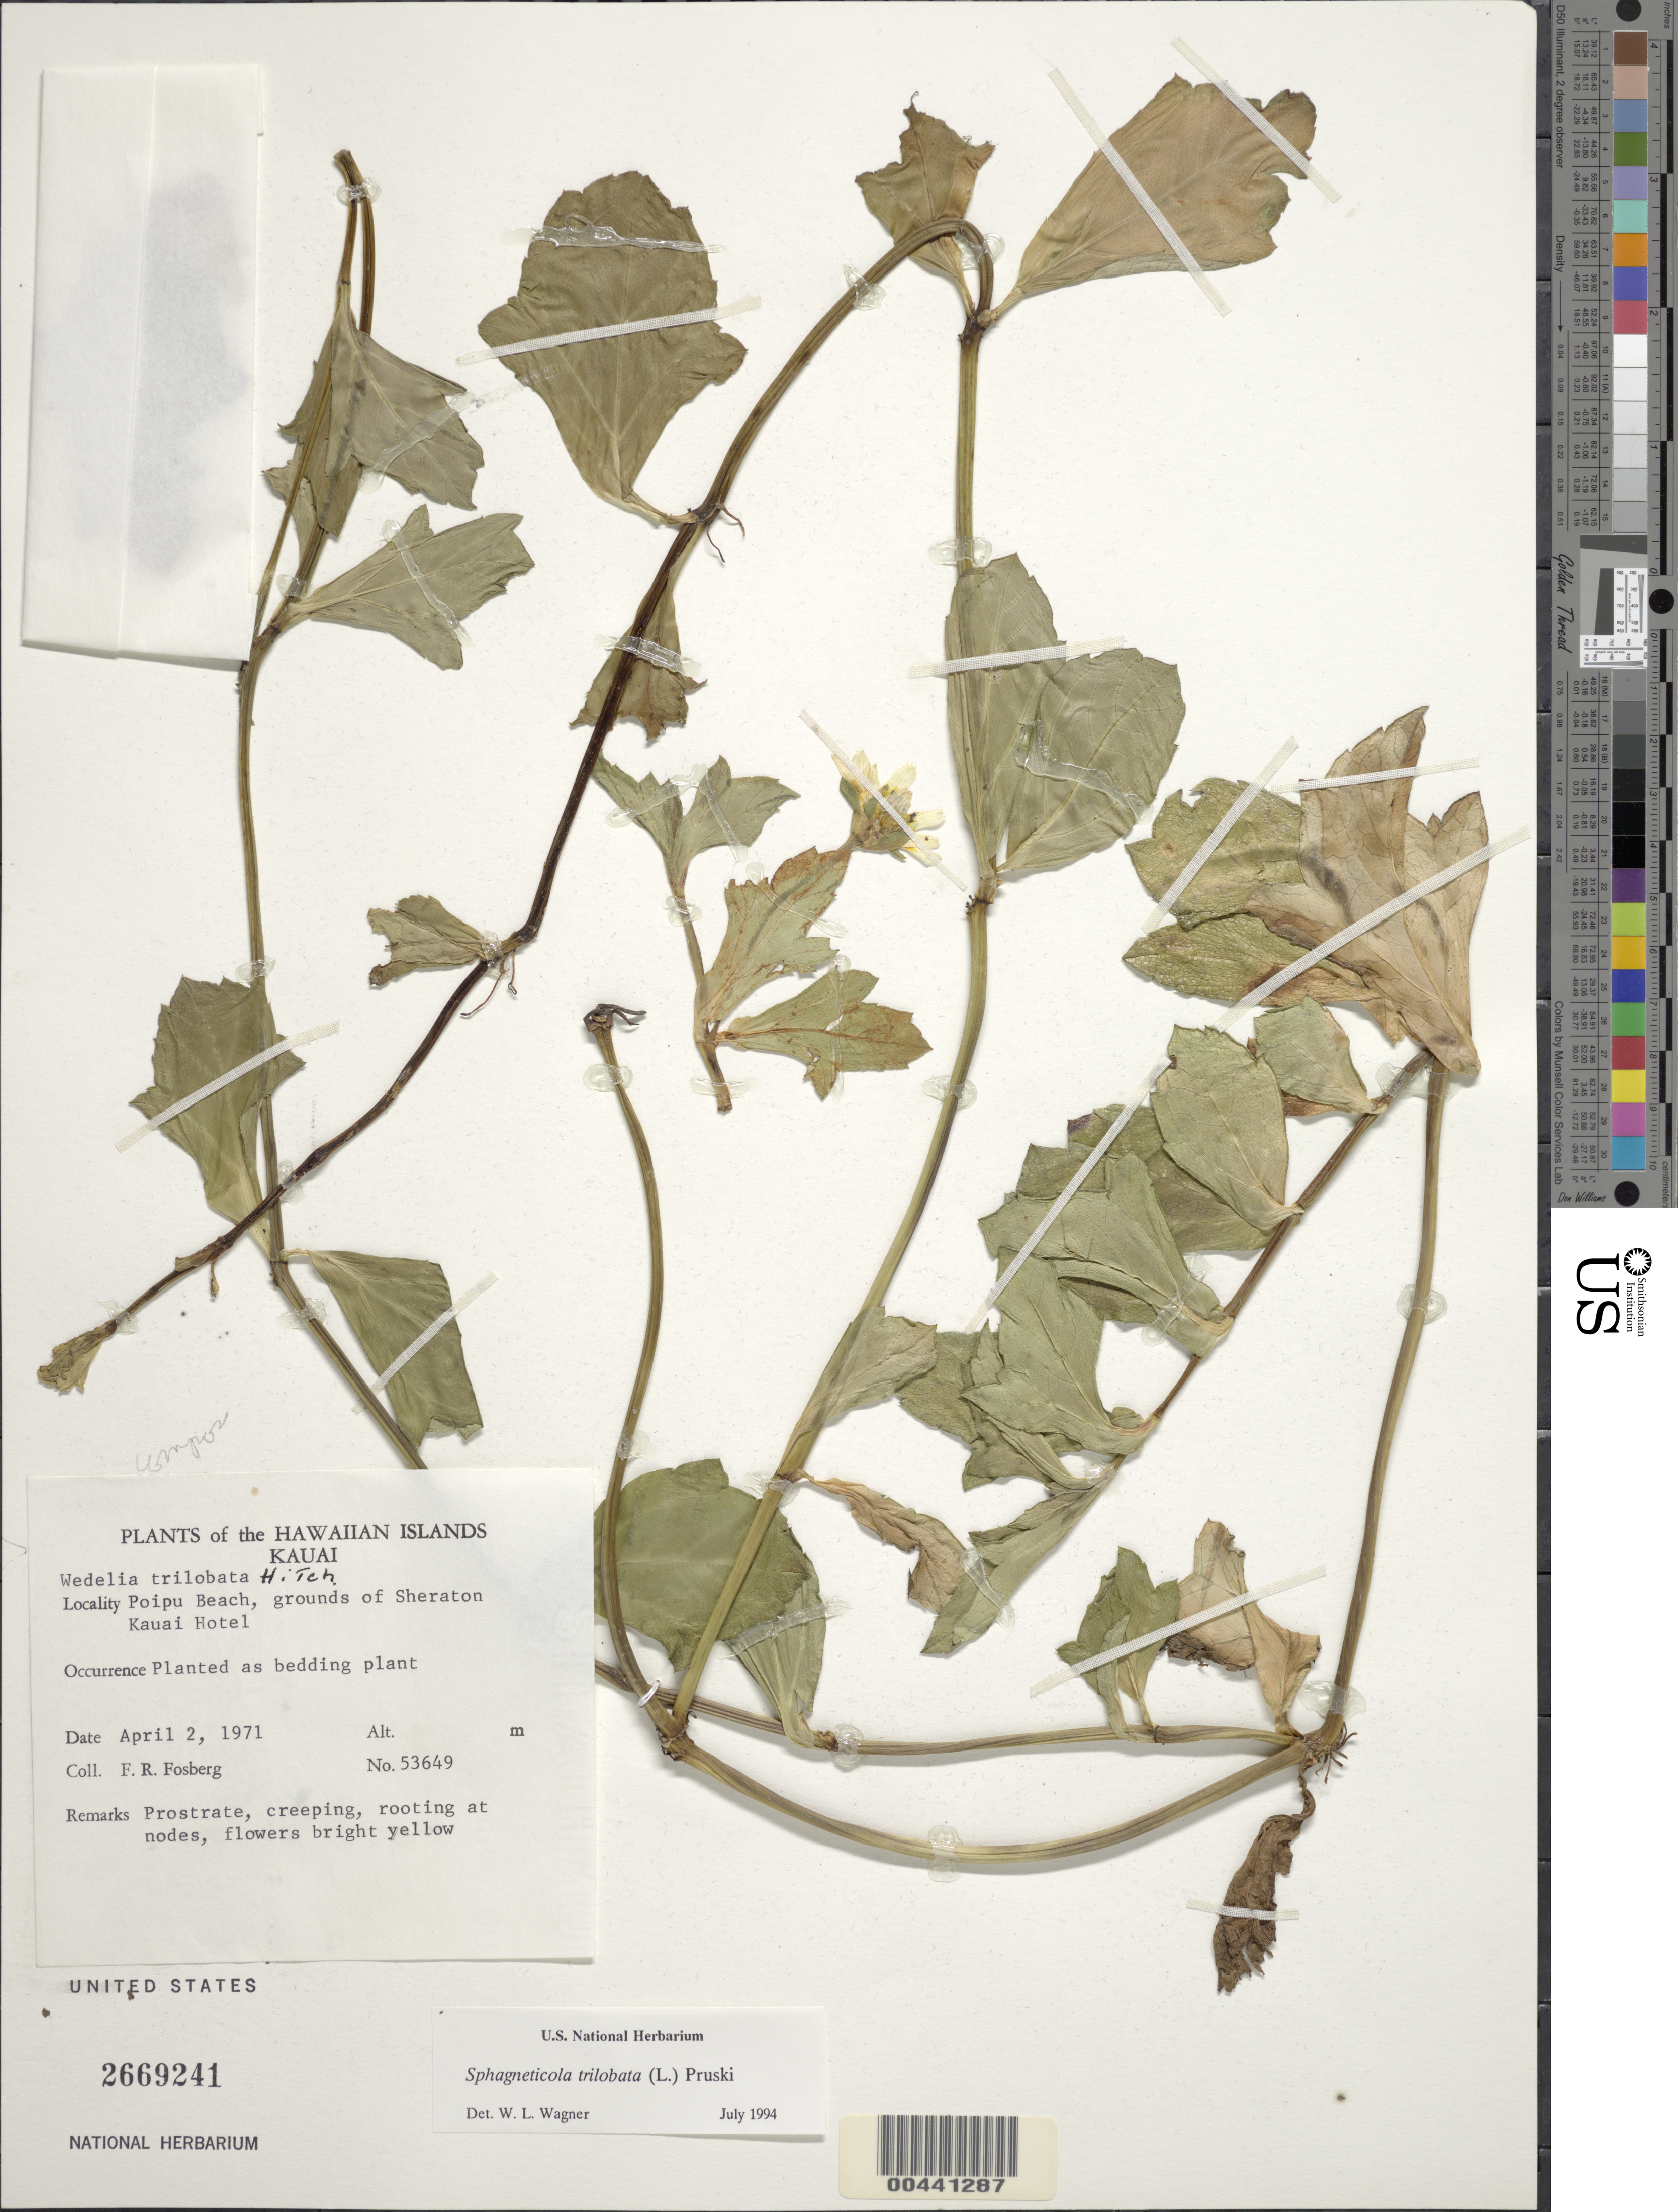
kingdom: Plantae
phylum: Tracheophyta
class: Magnoliopsida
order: Asterales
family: Asteraceae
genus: Sphagneticola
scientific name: Sphagneticola trilobata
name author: (L.) Pruski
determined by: Wagner, W. L., (BOT), Smithsonian Institution - National Museum of Natural History (UNITED STATES)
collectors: F. R. Fosberg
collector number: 53649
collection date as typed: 2 Apr 1971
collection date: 1971-04-02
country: United States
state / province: Hawaii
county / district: Kauai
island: Kaua'i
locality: Poipu Beach, grounds of Sheraton Kauai Hotel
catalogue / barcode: US 2669241